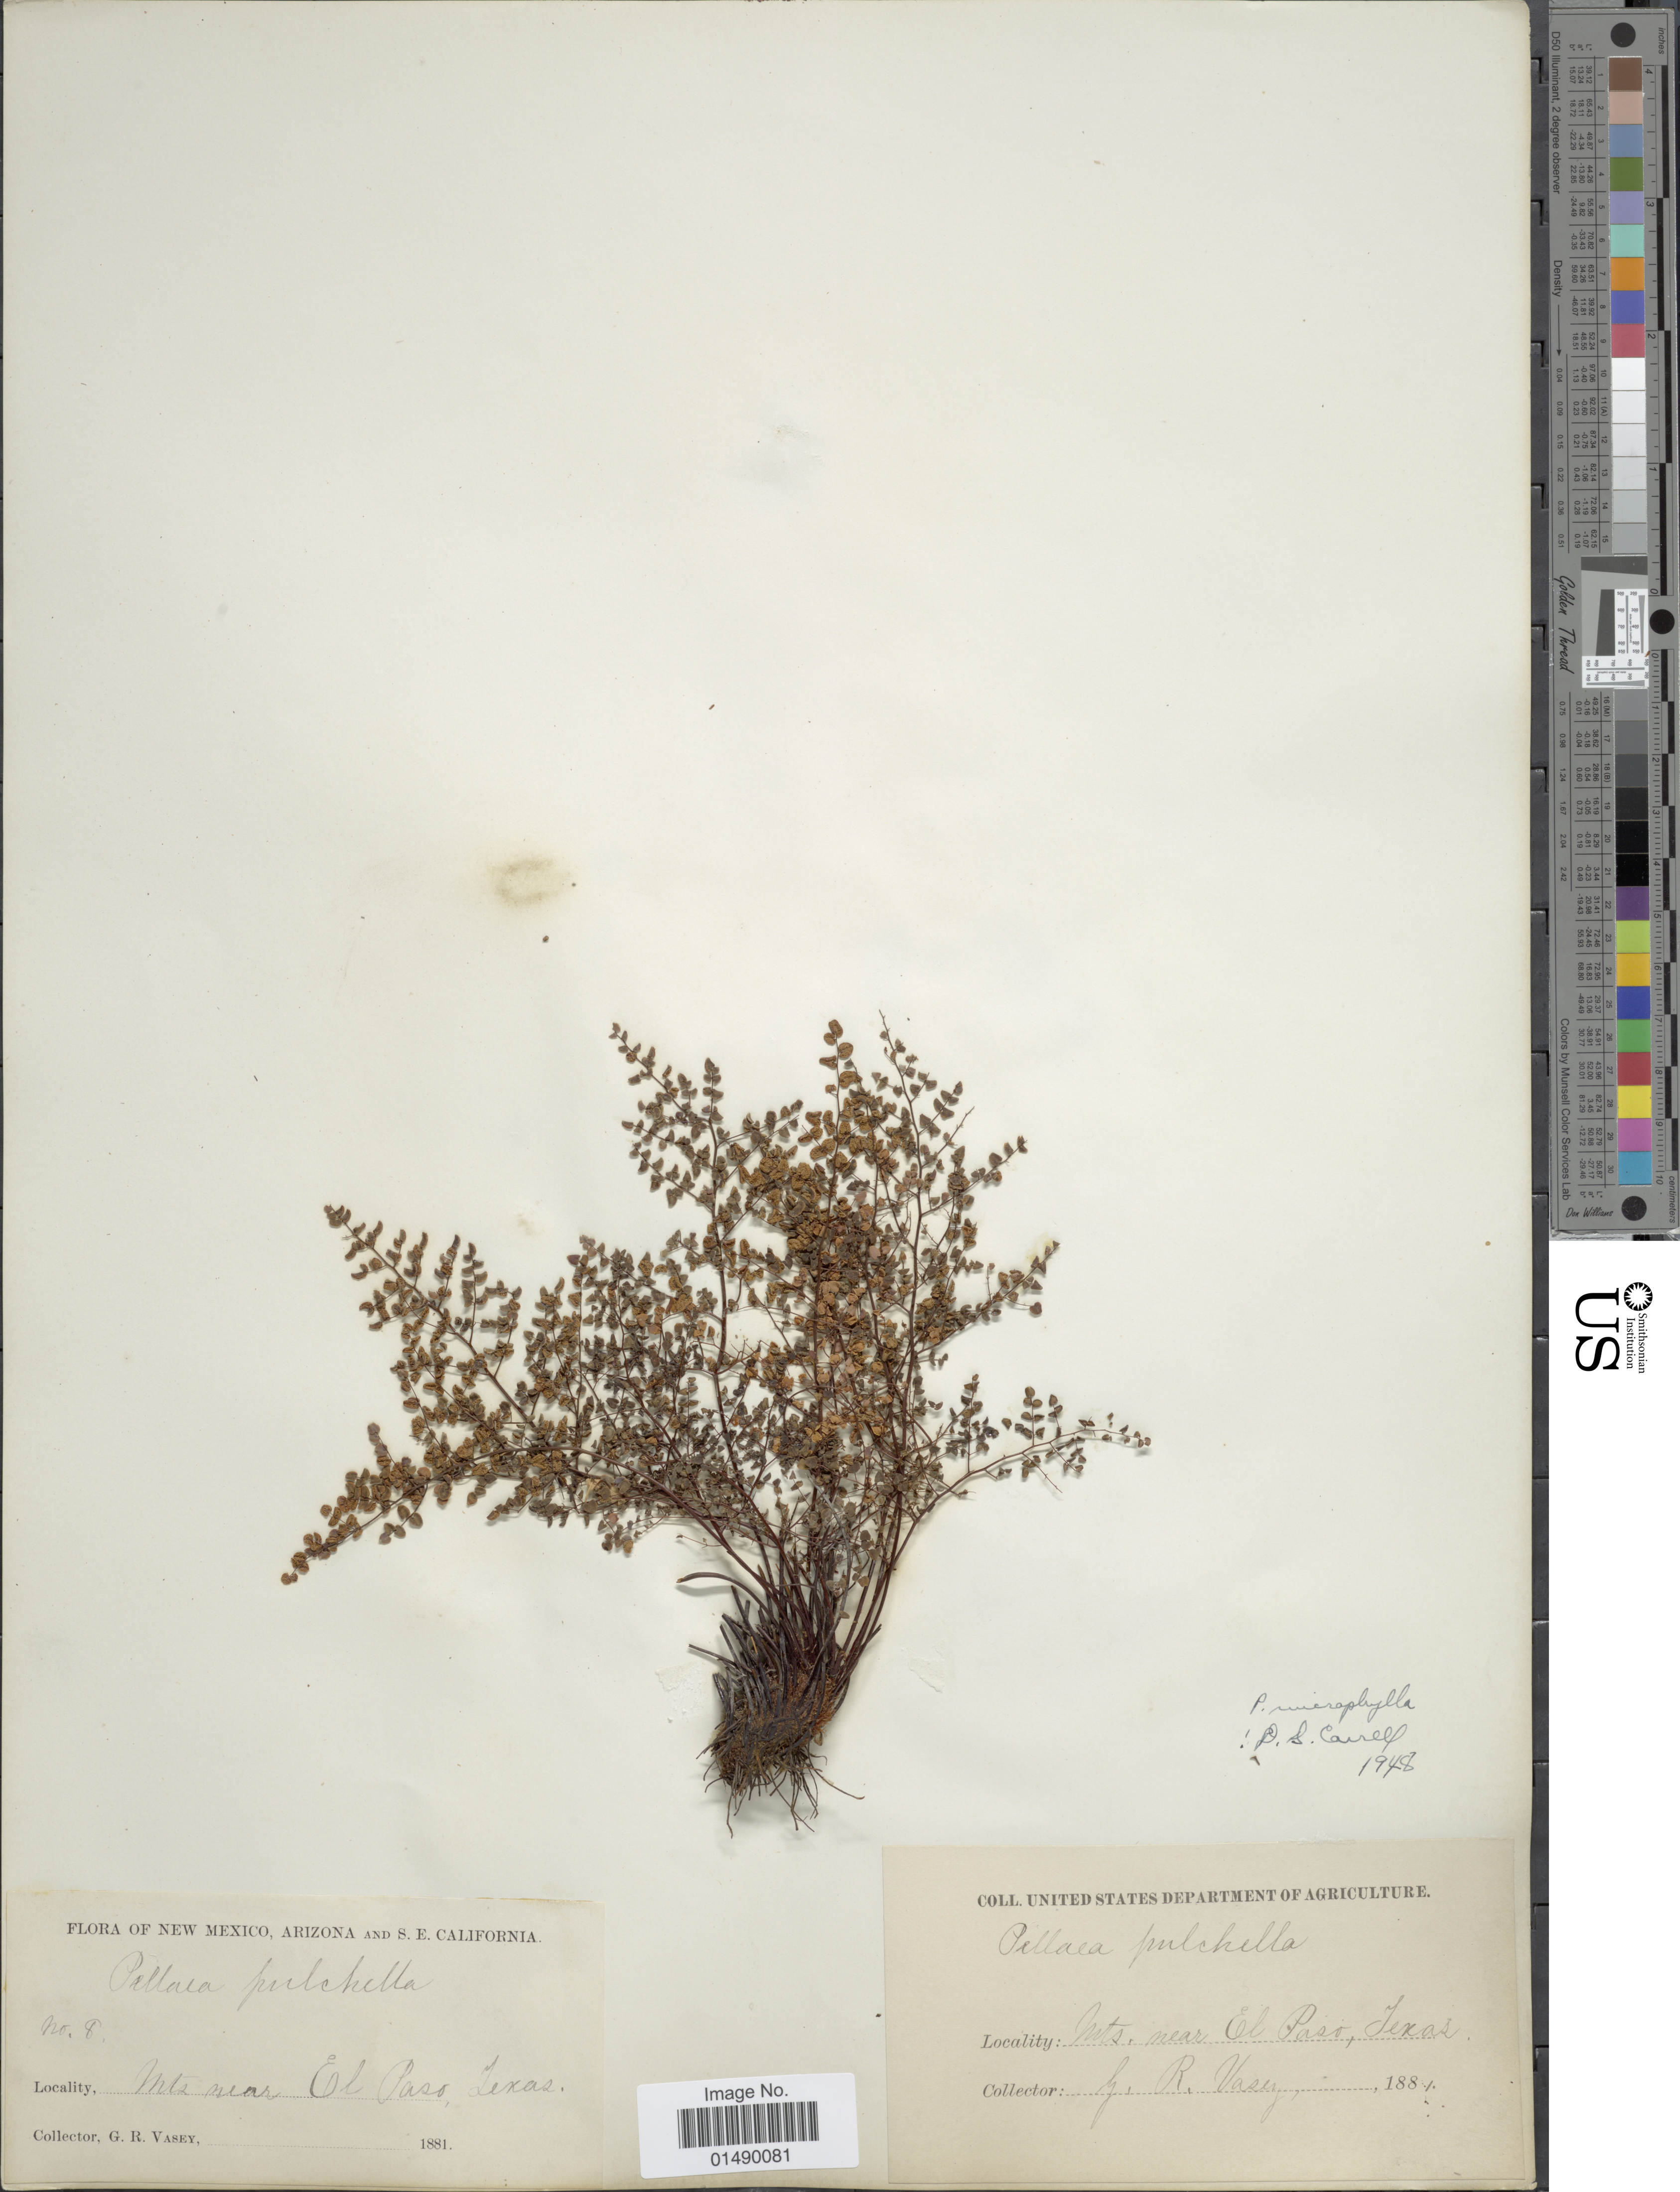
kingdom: Plantae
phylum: Tracheophyta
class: Polypodiopsida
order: Polypodiales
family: Pteridaceae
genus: Argyrochosma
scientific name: Argyrochosma microphylla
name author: (Mett. ex Kuhn) Windham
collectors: G. R. Vasey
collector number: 8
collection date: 1881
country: United States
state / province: Texas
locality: Texas, Mts near El Paso.New Mexico, Arizona and S.E. California.